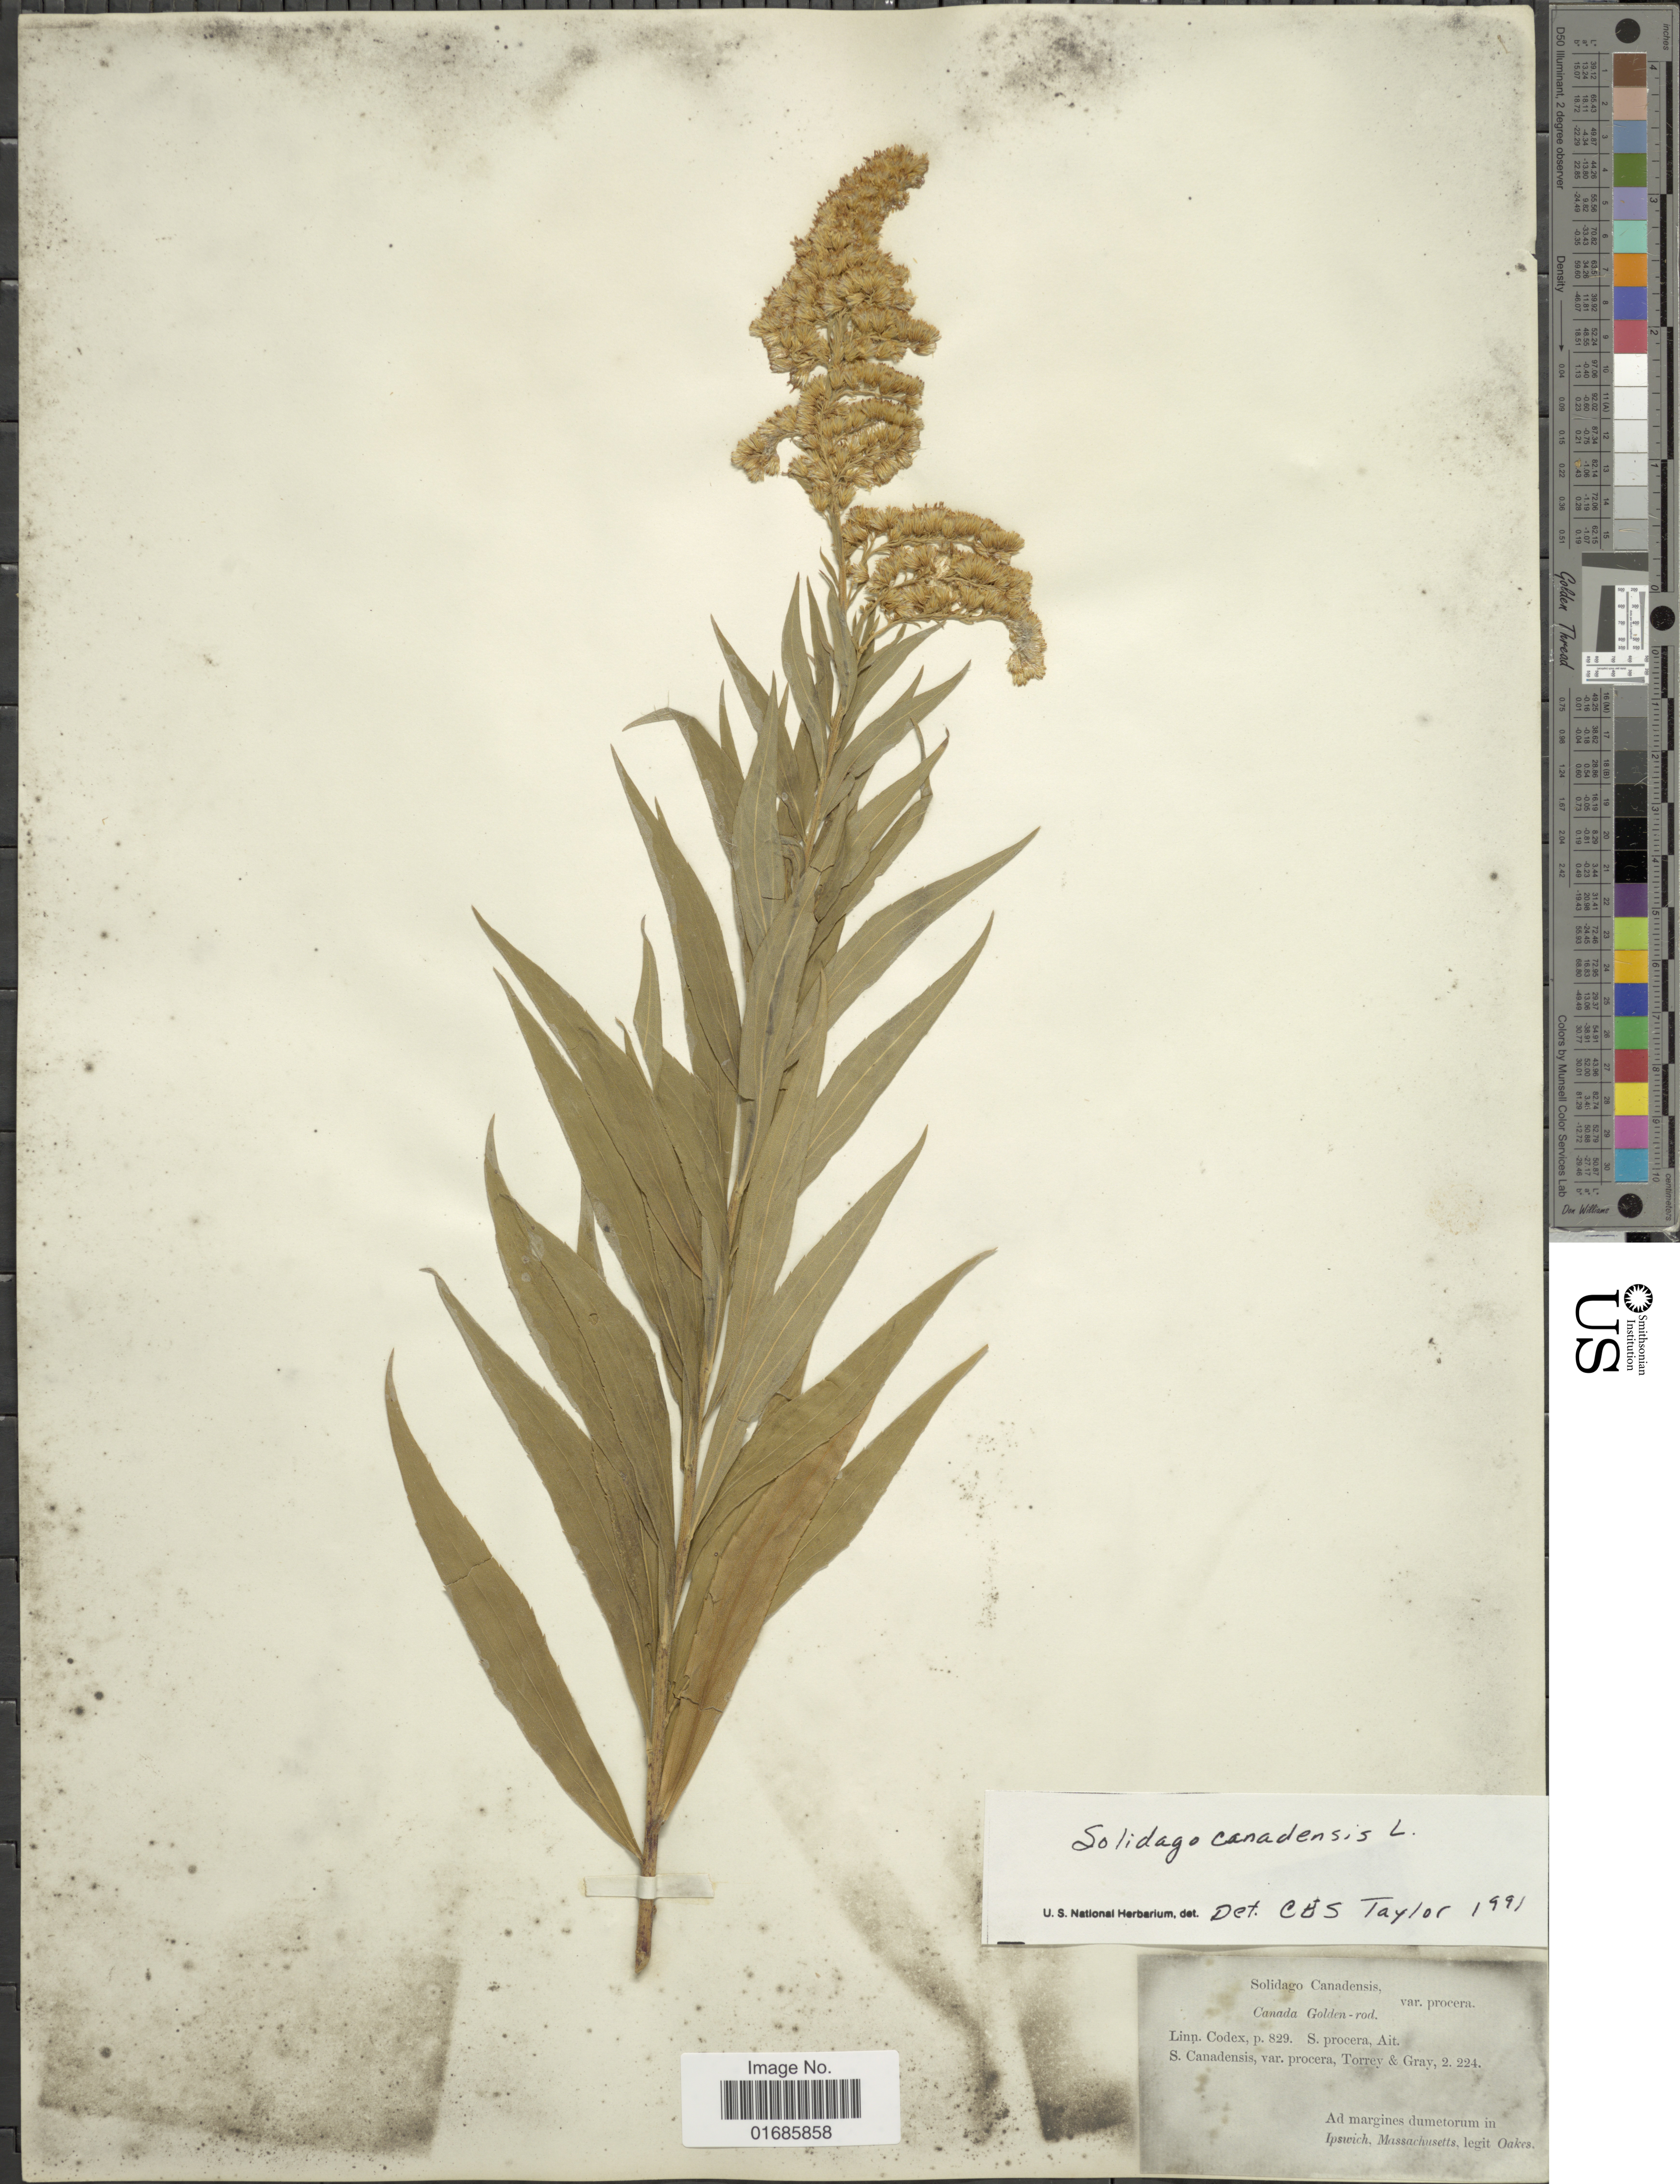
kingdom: Plantae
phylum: Tracheophyta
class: Magnoliopsida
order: Asterales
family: Asteraceae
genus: Solidago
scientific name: Solidago canadensis var. scabra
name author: (Muhl. ex Willd.) Torr. & A. Gray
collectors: -. Oakes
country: United States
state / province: Massachusetts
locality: In Ipswich